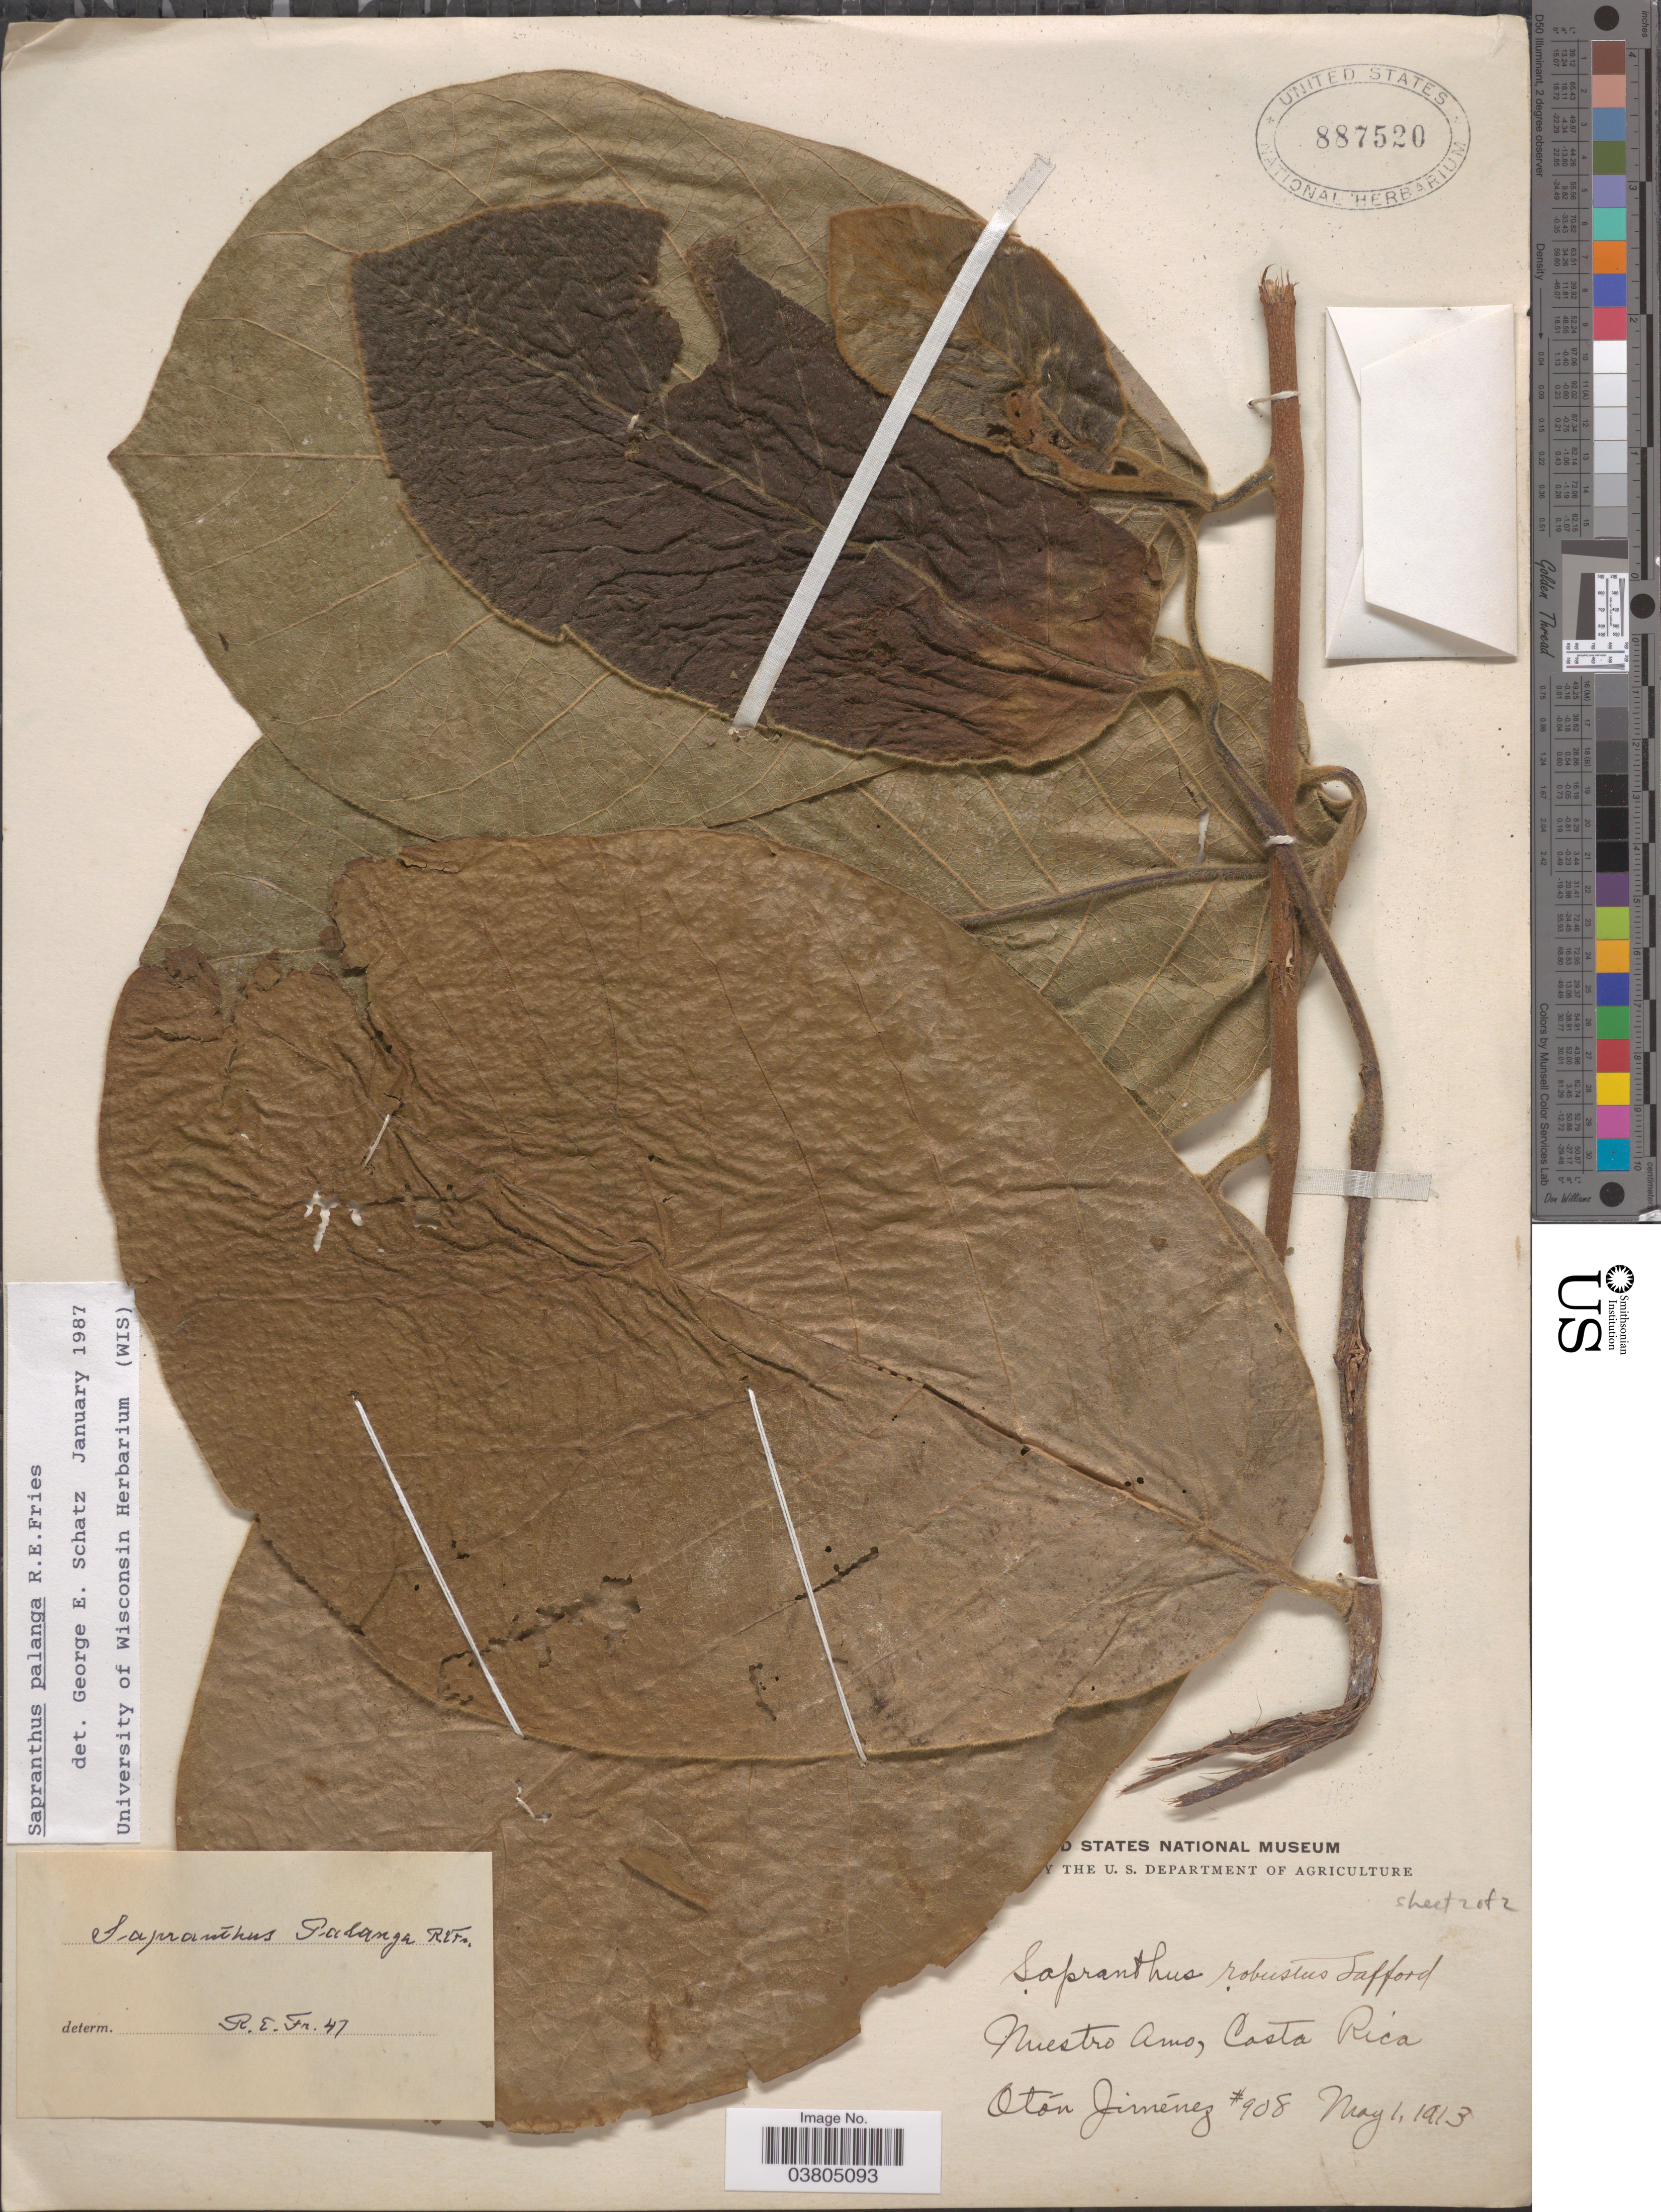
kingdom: Plantae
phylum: Tracheophyta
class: Magnoliopsida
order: Magnoliales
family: Annonaceae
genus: Sapranthus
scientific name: Sapranthus palanga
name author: R.E. Fr.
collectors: O. Jimenez L.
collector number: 908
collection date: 1913-05-01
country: Costa Rica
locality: Nuestro Amo.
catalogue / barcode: US 887520